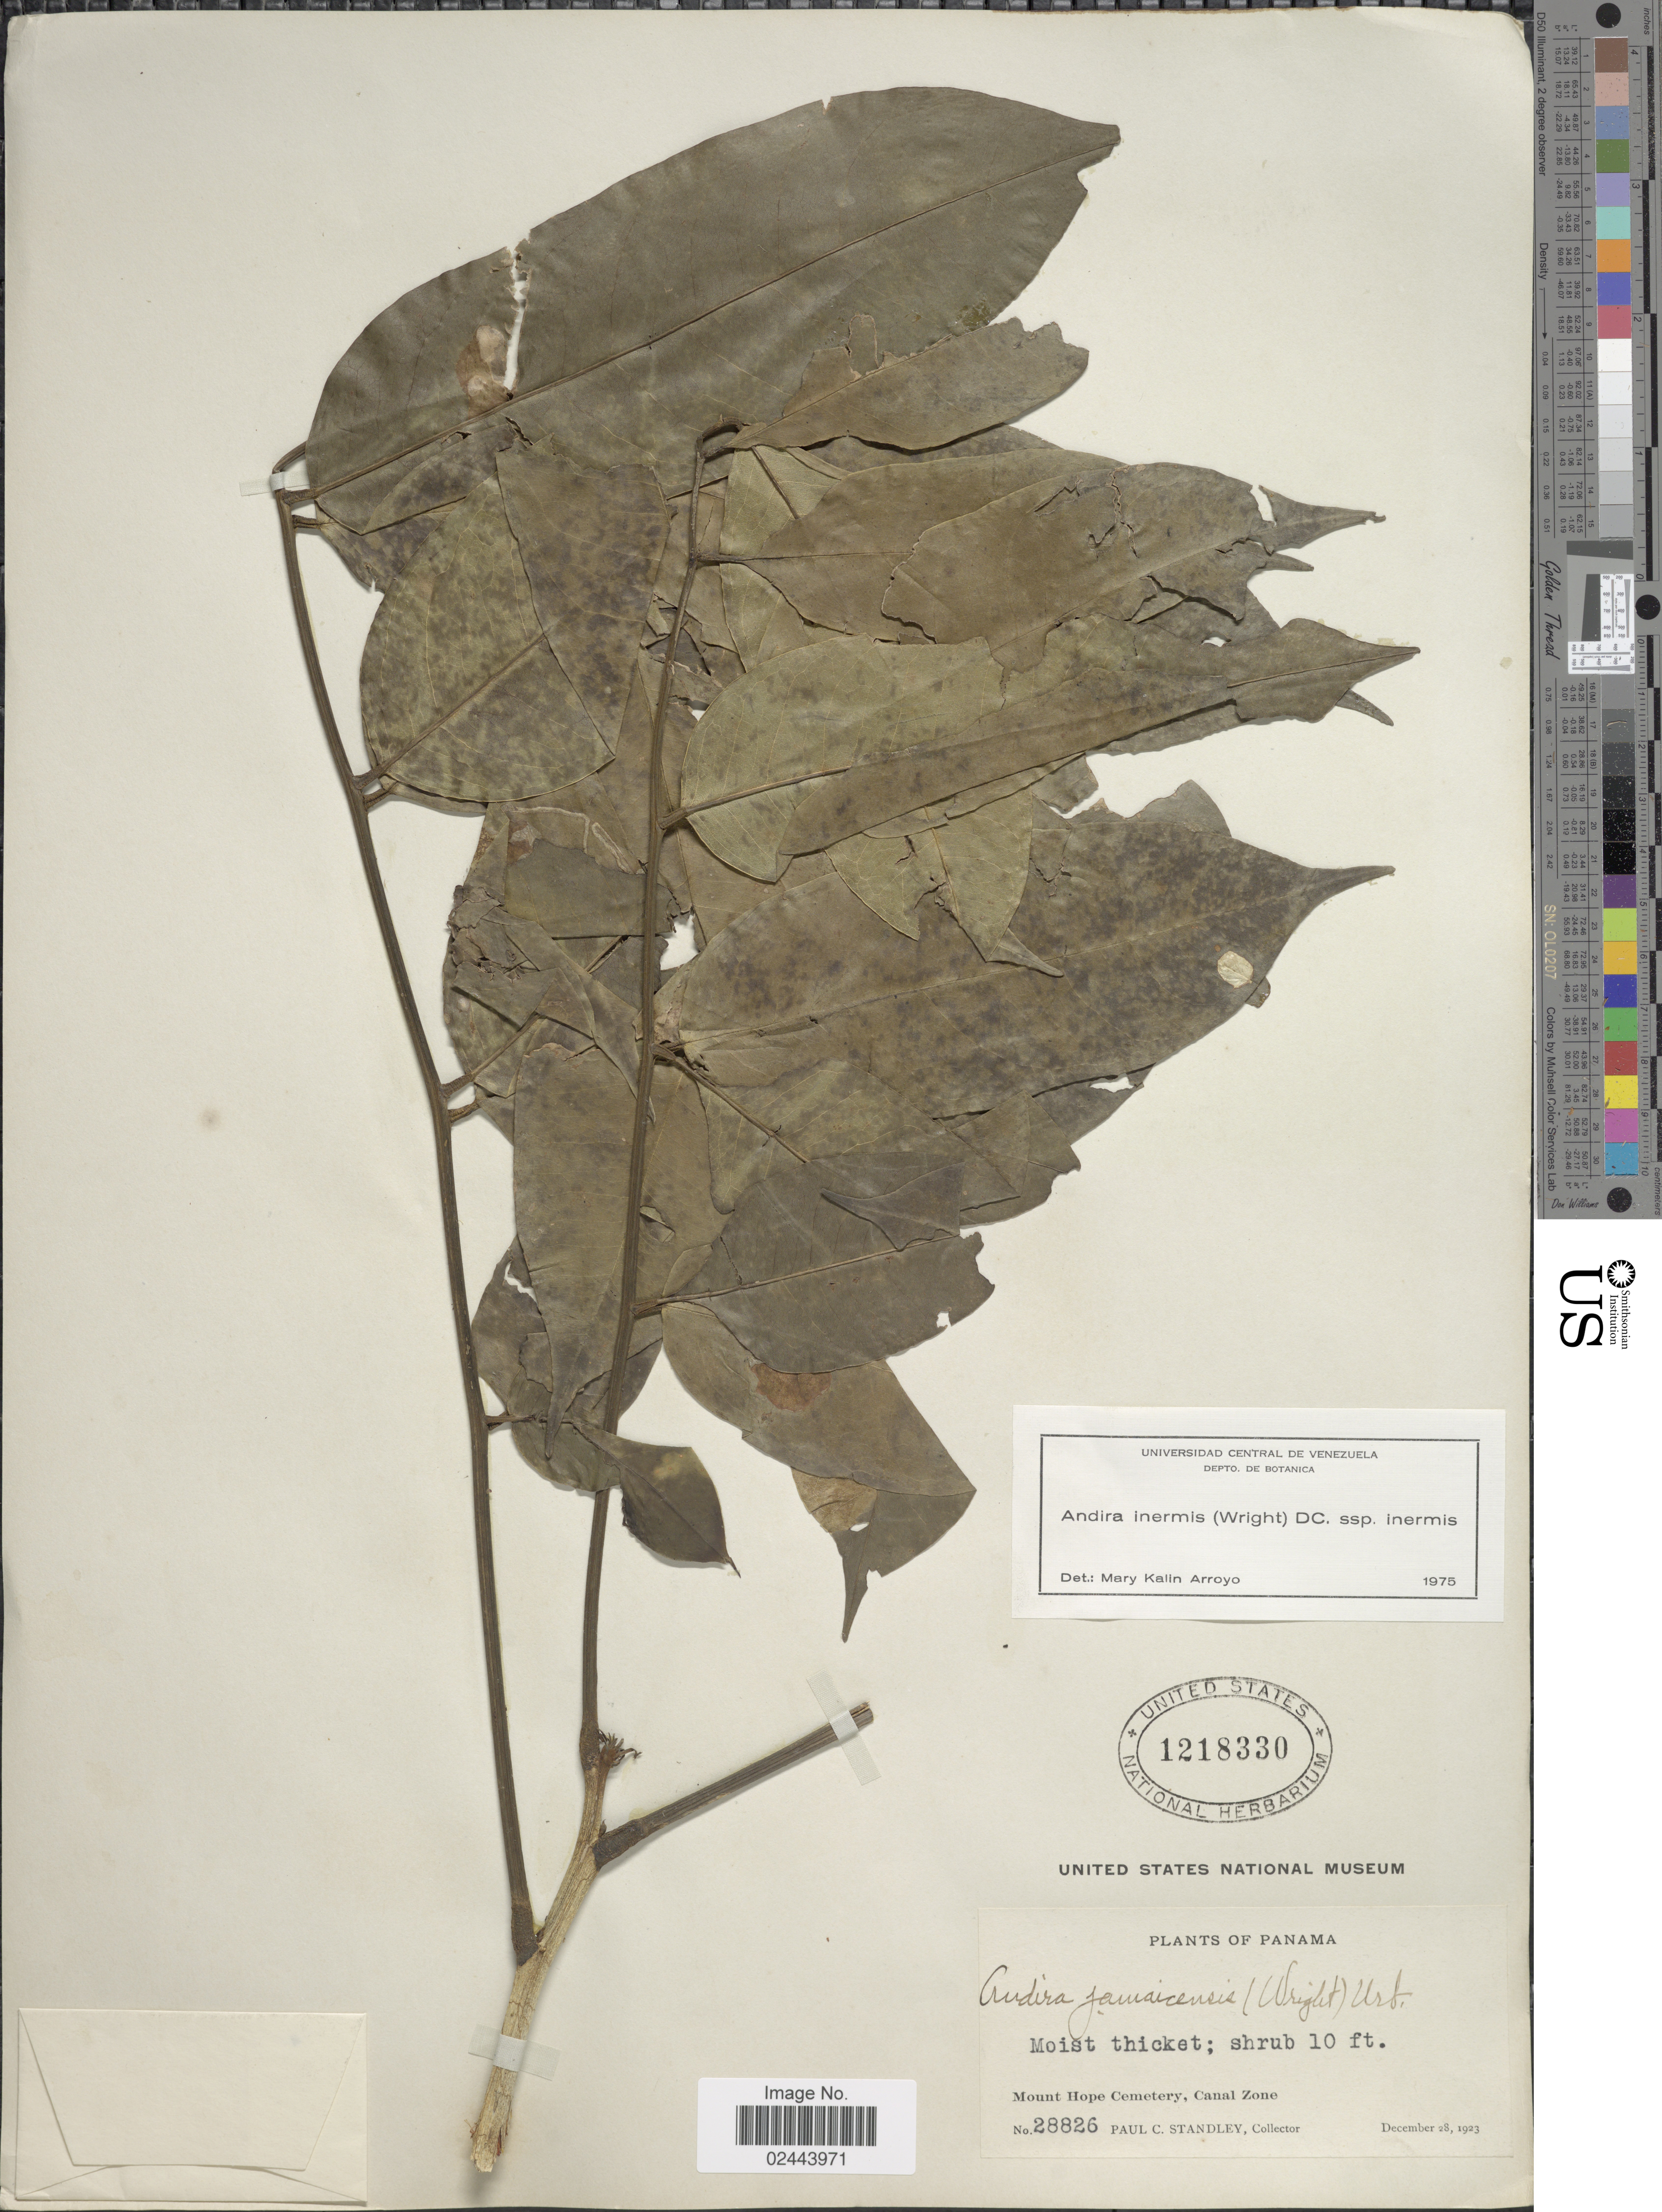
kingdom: Plantae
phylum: Tracheophyta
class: Magnoliopsida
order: Fabales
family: Fabaceae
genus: Andira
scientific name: Andira inermis subsp. inermis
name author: (W. Wright) Kunth ex DC.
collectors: P. C. Standley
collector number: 28826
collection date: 1923-12-28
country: Panama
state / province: Colón / Panamá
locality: Moist thicket, Mount Hope Cemetery, Canal Zone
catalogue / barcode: US 1218330